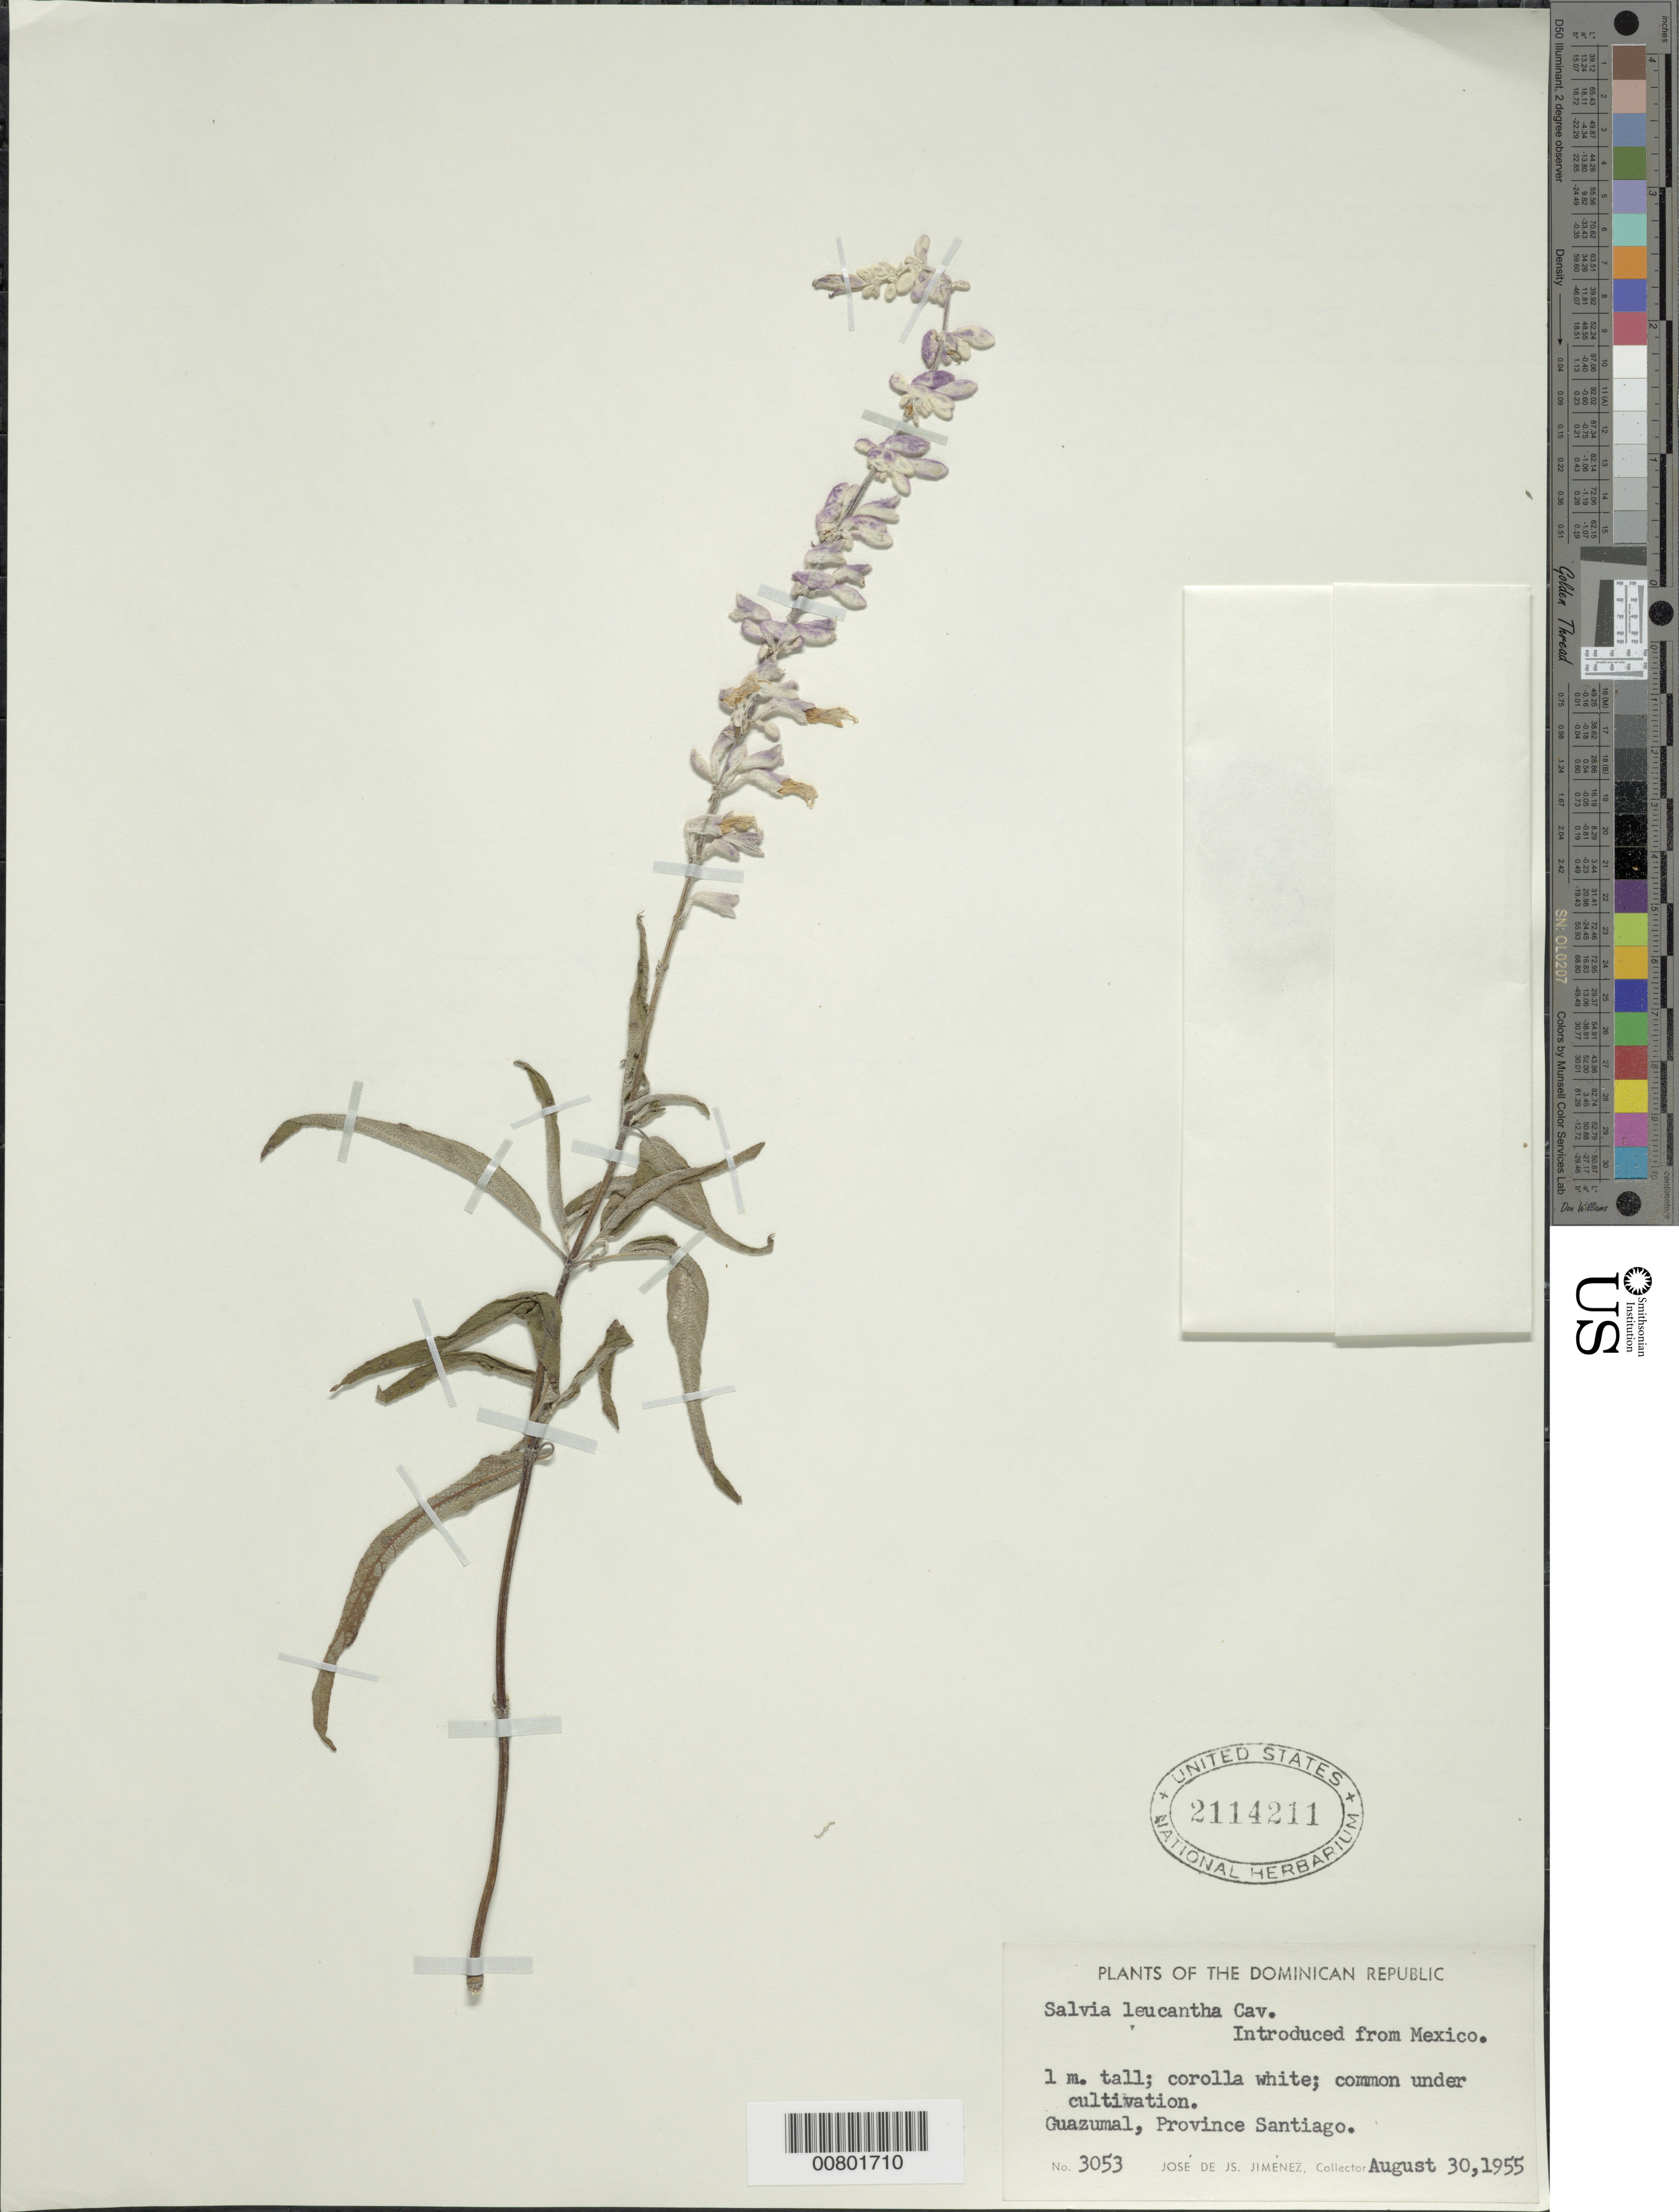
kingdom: Plantae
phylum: Tracheophyta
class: Magnoliopsida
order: Lamiales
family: Lamiaceae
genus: Salvia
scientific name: Salvia leucantha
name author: Cav.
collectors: J. J. Jiménez Almonte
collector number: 3053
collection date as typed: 30 Aug 1955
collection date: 1955-08-30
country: Dominican Republic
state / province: Santiago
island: Hispaniola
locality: Guazumal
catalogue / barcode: US 2114211